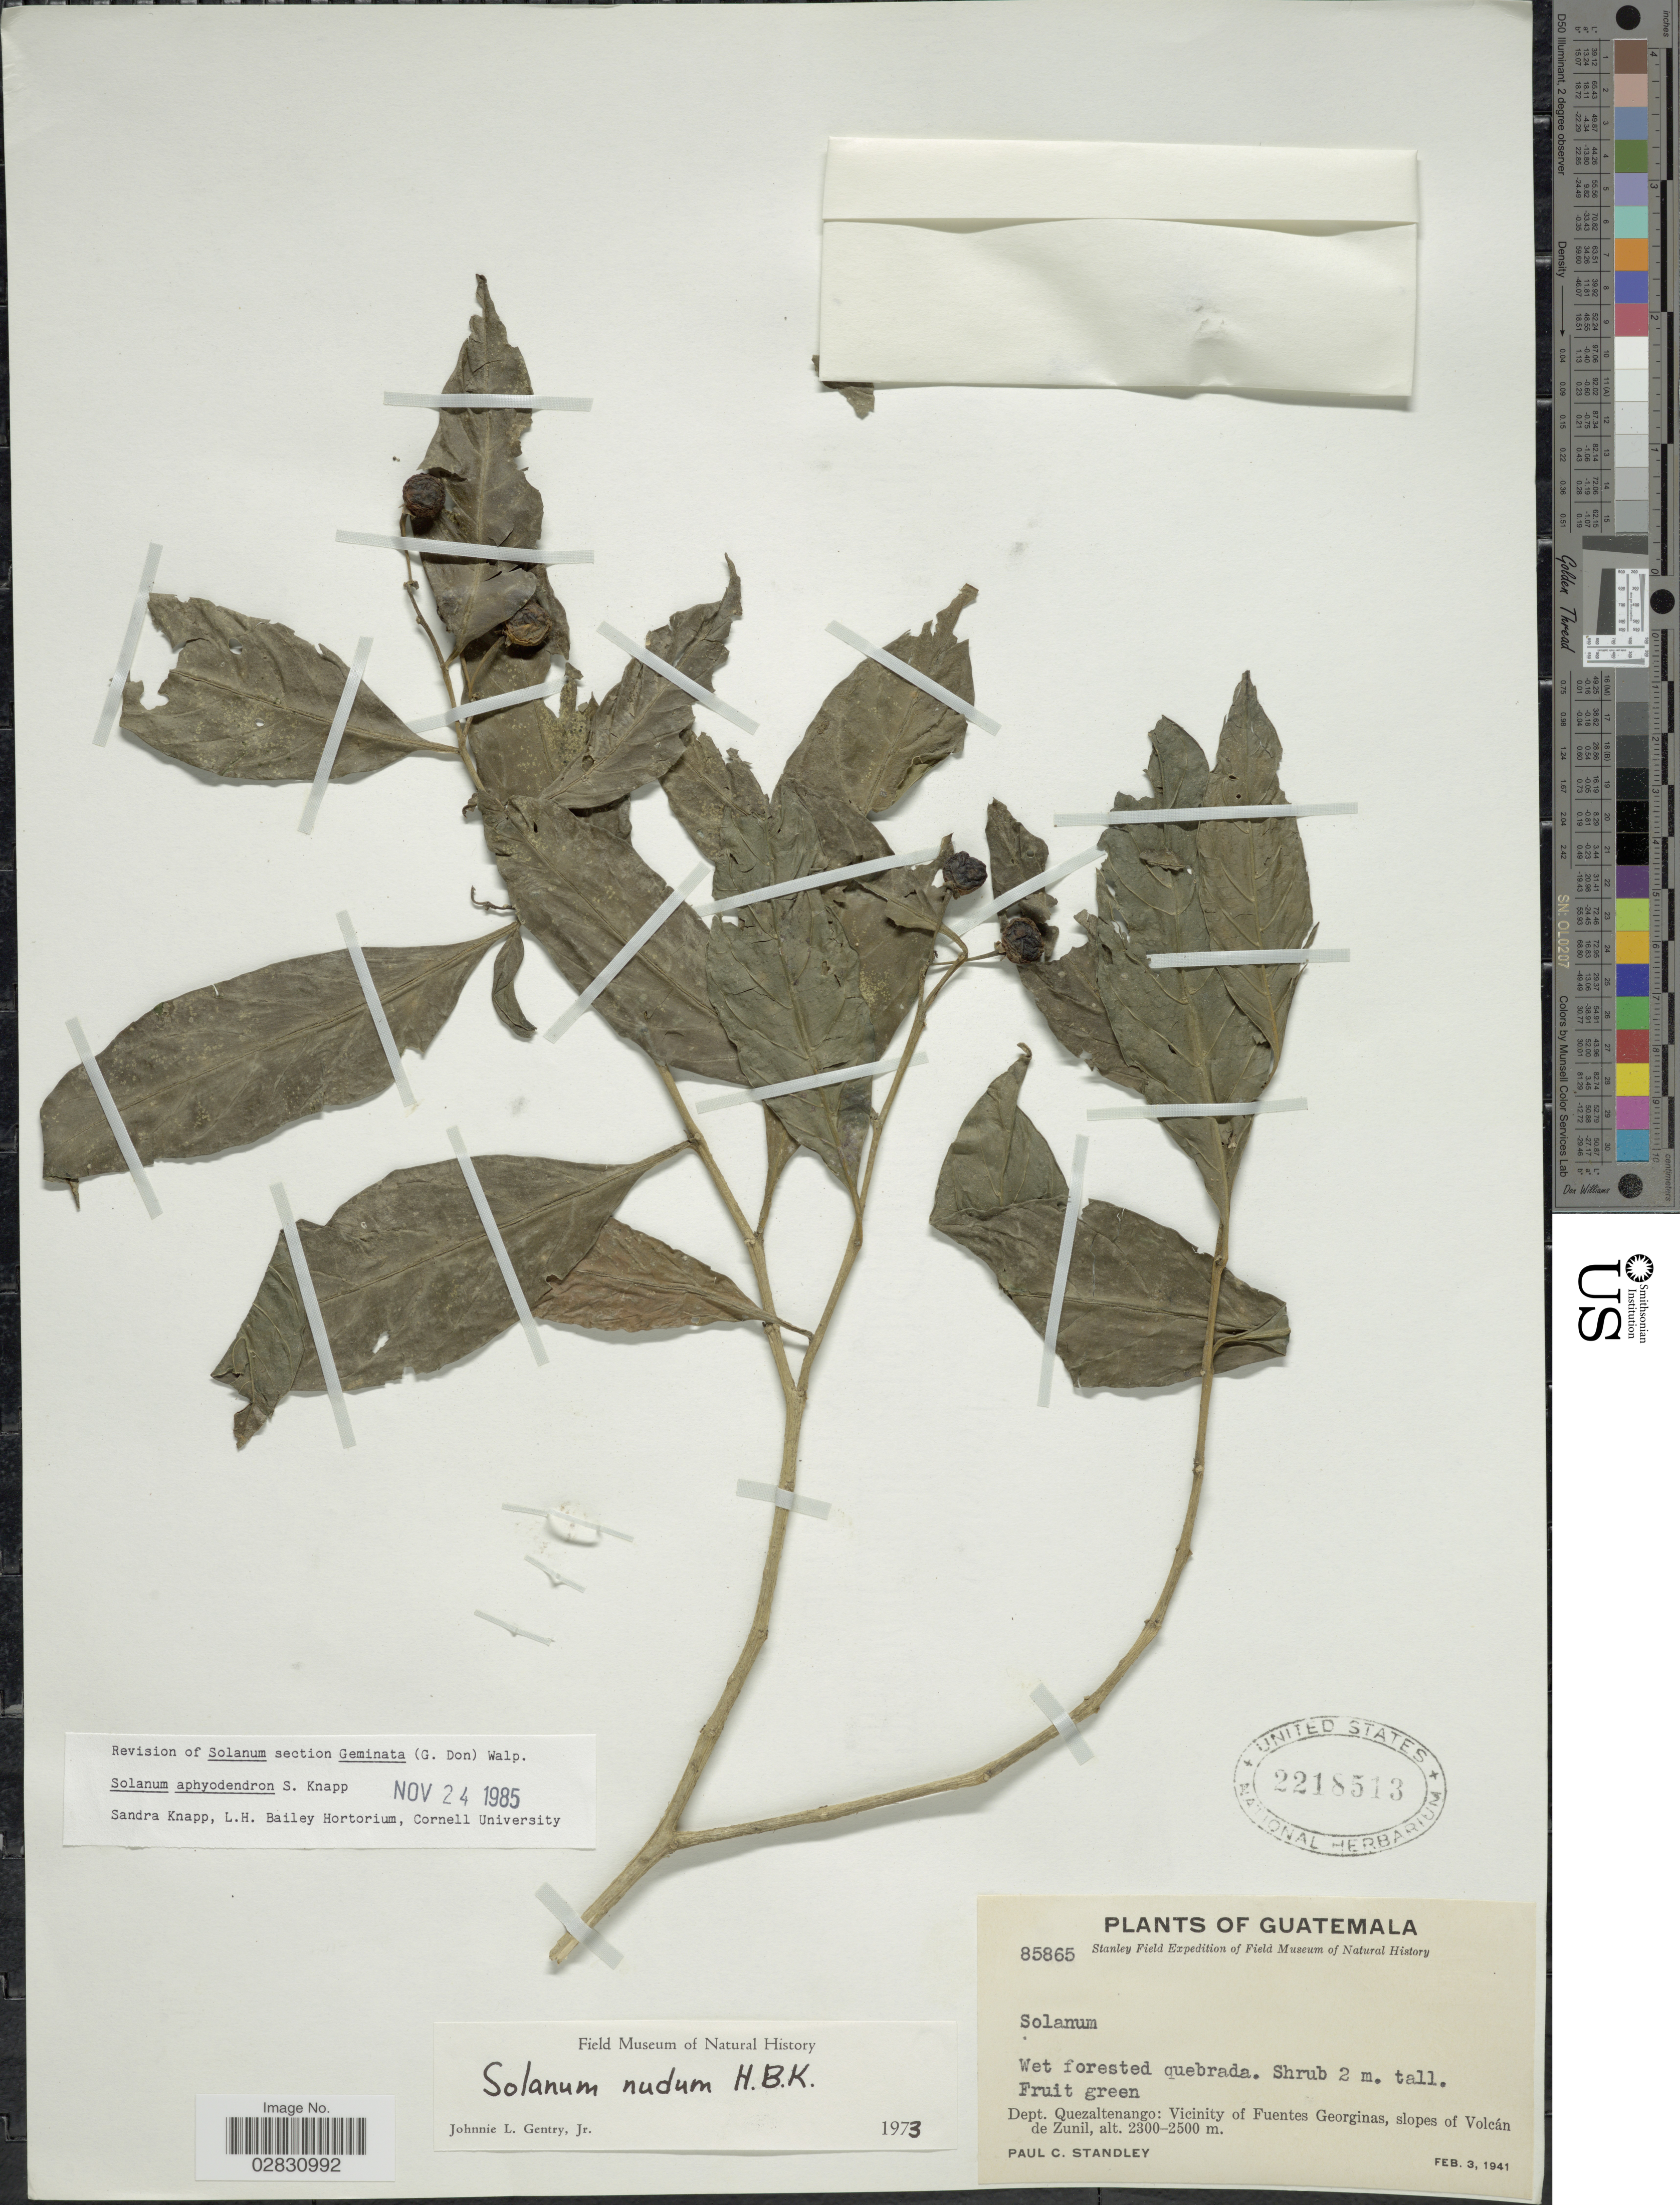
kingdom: Plantae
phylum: Tracheophyta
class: Magnoliopsida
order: Solanales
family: Solanaceae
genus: Solanum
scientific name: Solanum aphyodendron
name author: S. Knapp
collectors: P. C. Standley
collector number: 85865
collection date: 1941-02-03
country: Guatemala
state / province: Quetzaltenango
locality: Dept. Quezaltenango: Vicinity of Fuentes Georginas, slopes of Volcán de Zunil.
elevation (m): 2300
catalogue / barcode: US 2218513